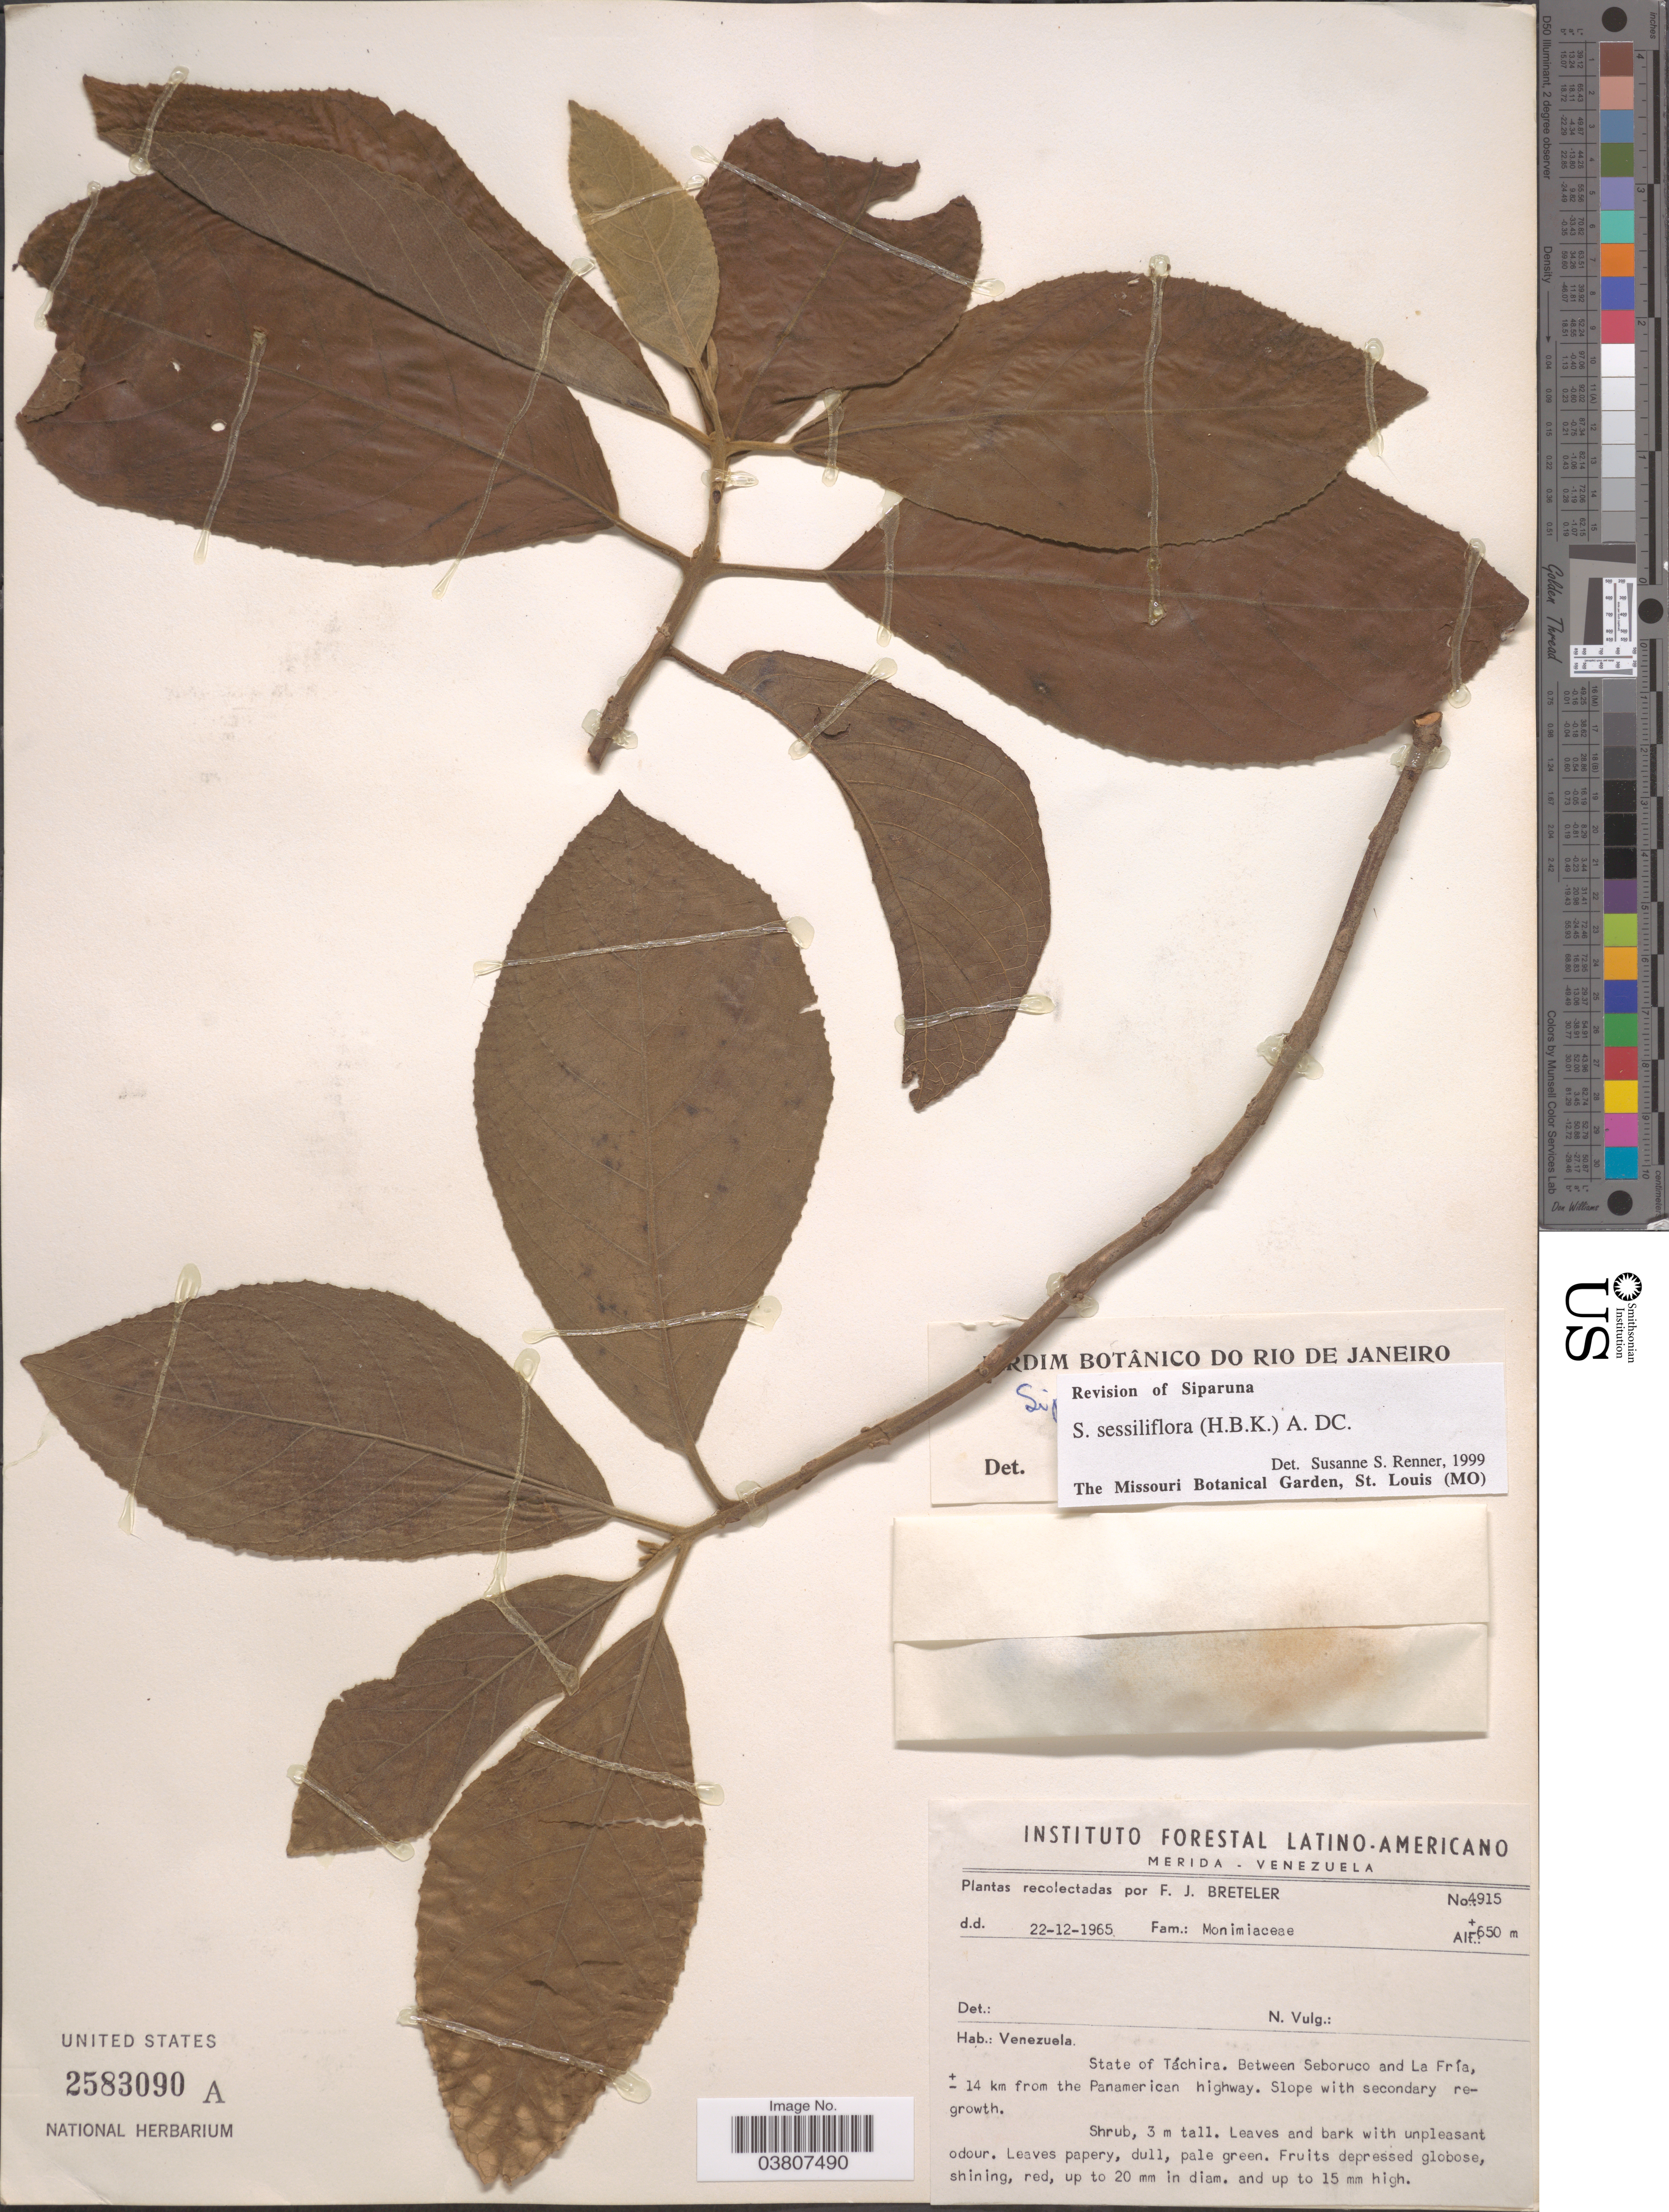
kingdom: Plantae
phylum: Tracheophyta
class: Magnoliopsida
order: Laurales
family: Siparunaceae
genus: Siparuna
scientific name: Siparuna sessiliflora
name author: (Kunth) A. DC.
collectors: F. J. Breteler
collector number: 4915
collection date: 1965-12-22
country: Venezuela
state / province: Tachira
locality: Between Seboruco and La Fría, ± 14 km from the Panamerican highway.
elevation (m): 650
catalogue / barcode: US 2583090A